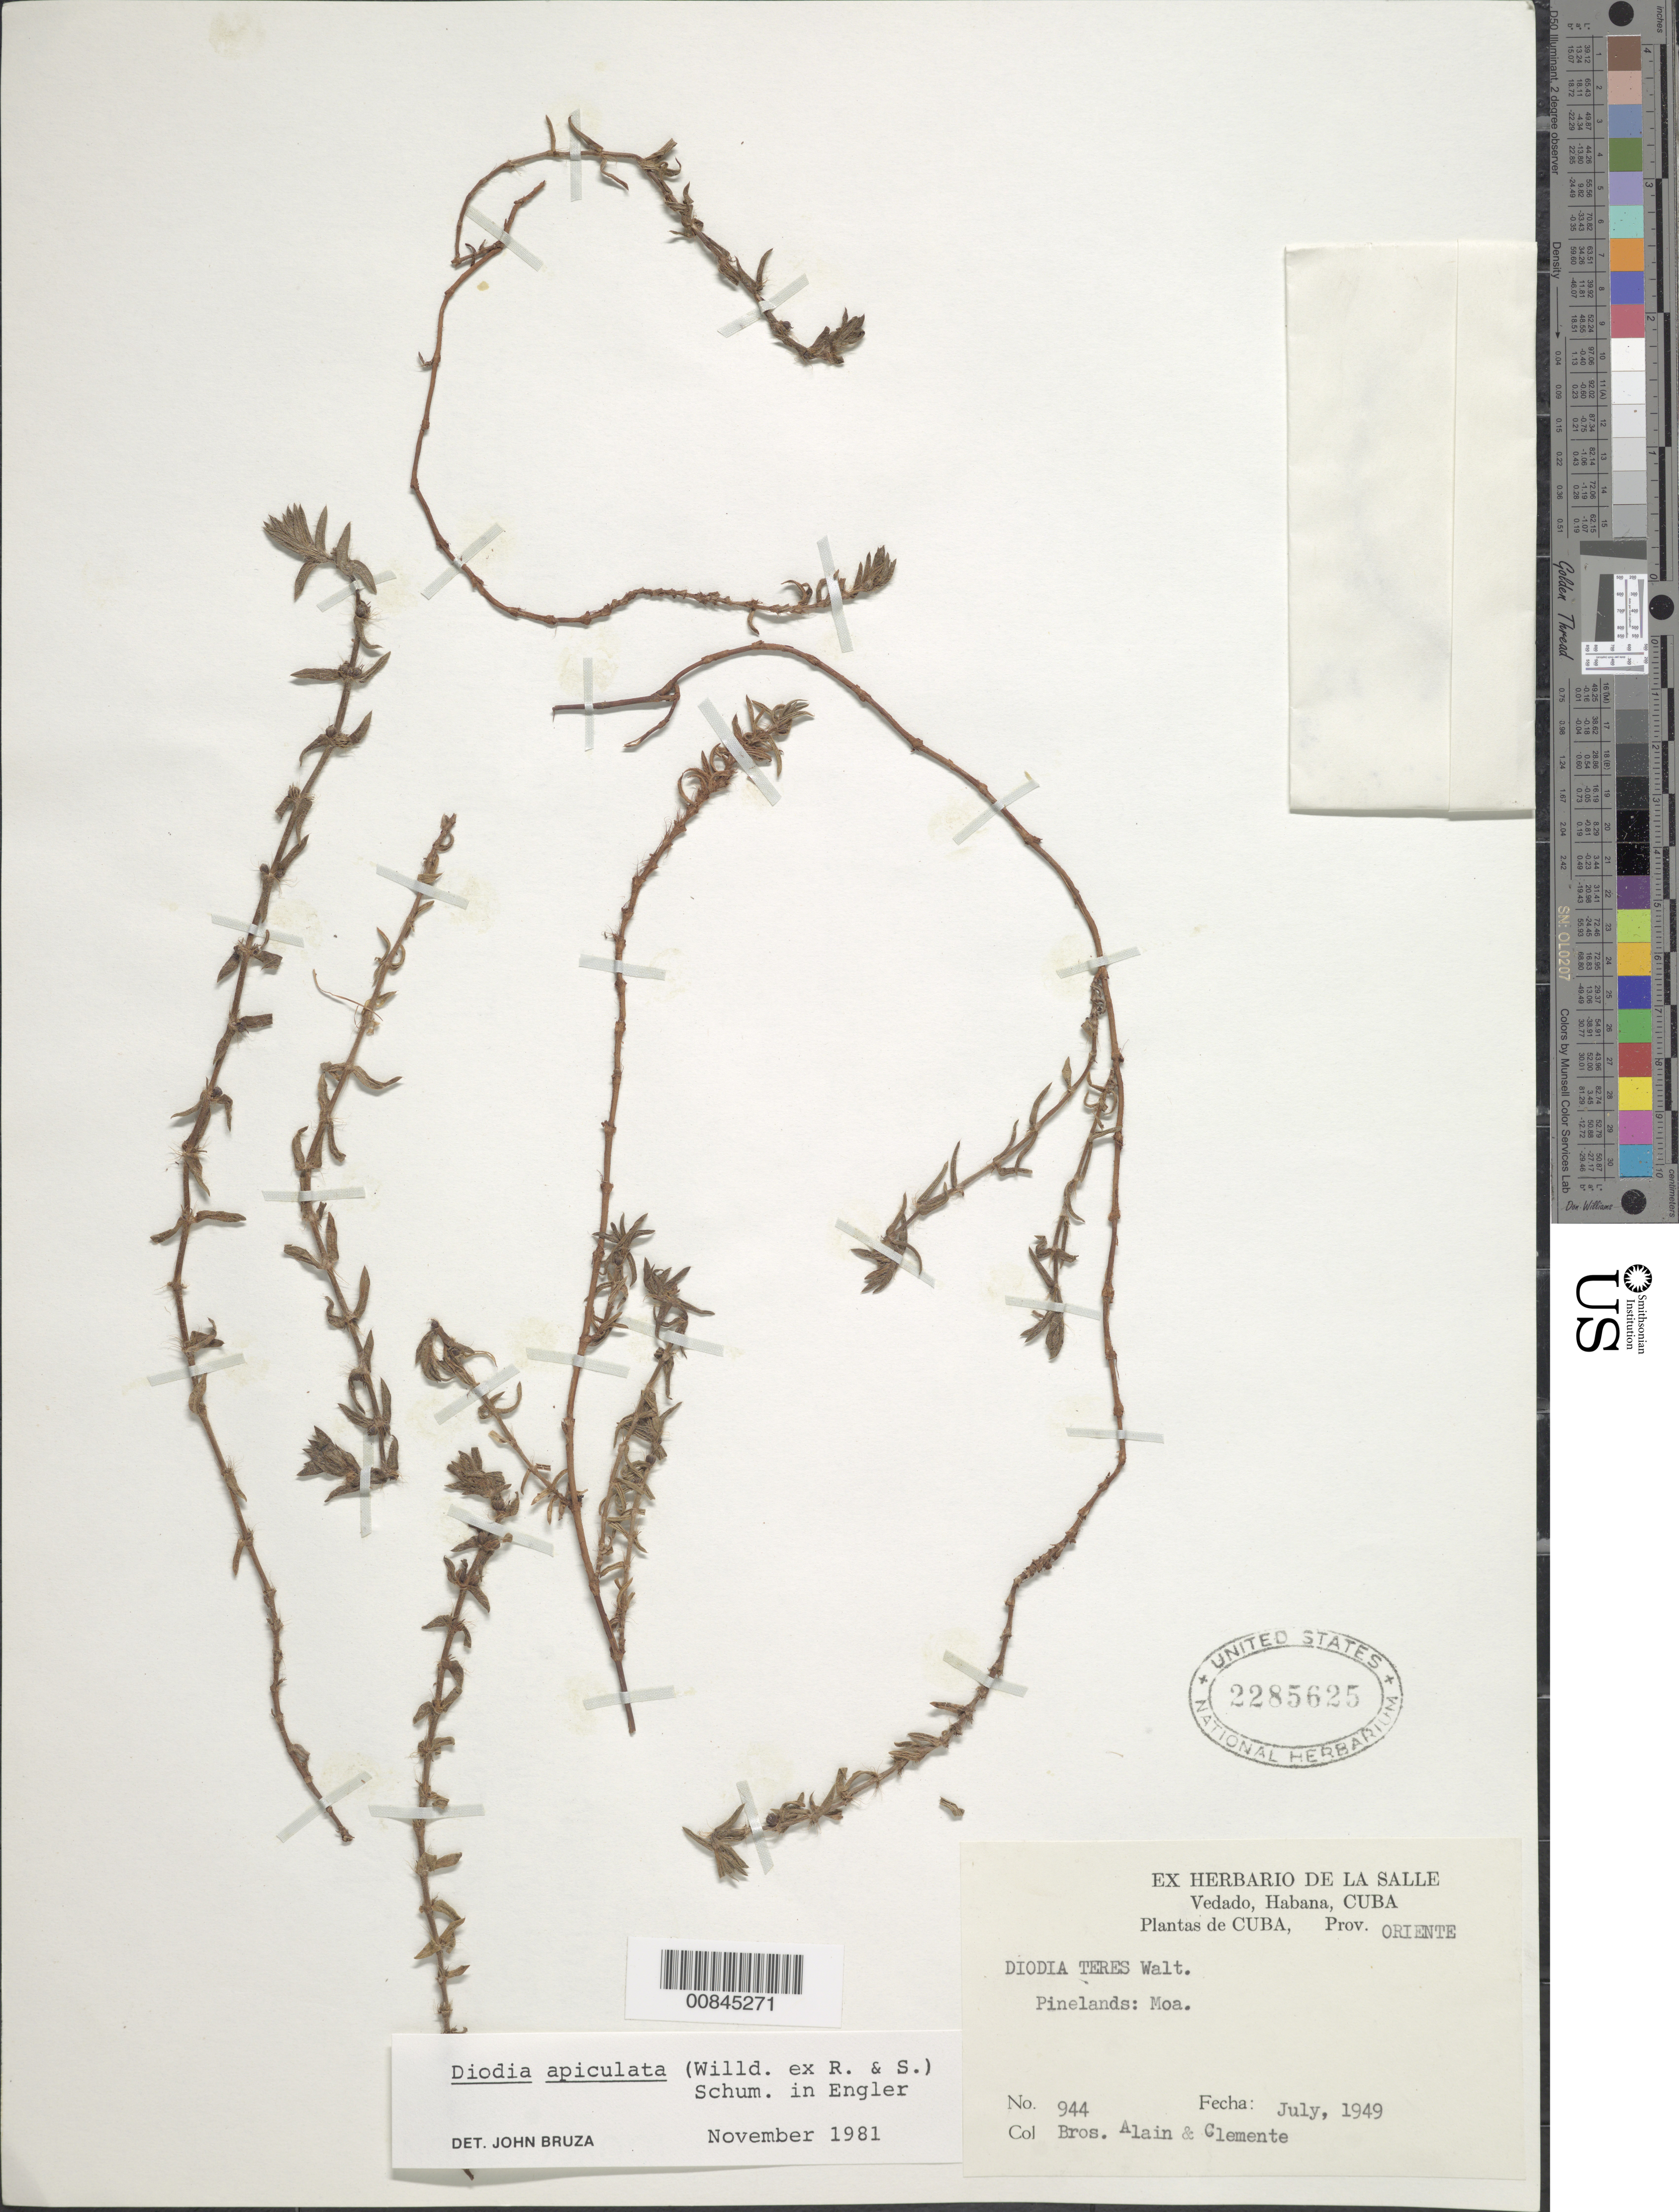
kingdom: Plantae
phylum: Tracheophyta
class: Magnoliopsida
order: Gentianales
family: Rubiaceae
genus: Diodella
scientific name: Diodella apiculata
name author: (Willd. ex Roem. & Schult.) Bacigalupo & E.L. Cabral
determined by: Bruza, J.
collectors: A. H. Liogier & Bro. Clemente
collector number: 944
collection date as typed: Jul 1949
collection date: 1949-07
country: Cuba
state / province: Oriente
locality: Moa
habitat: Pinelands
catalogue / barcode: US 2285625